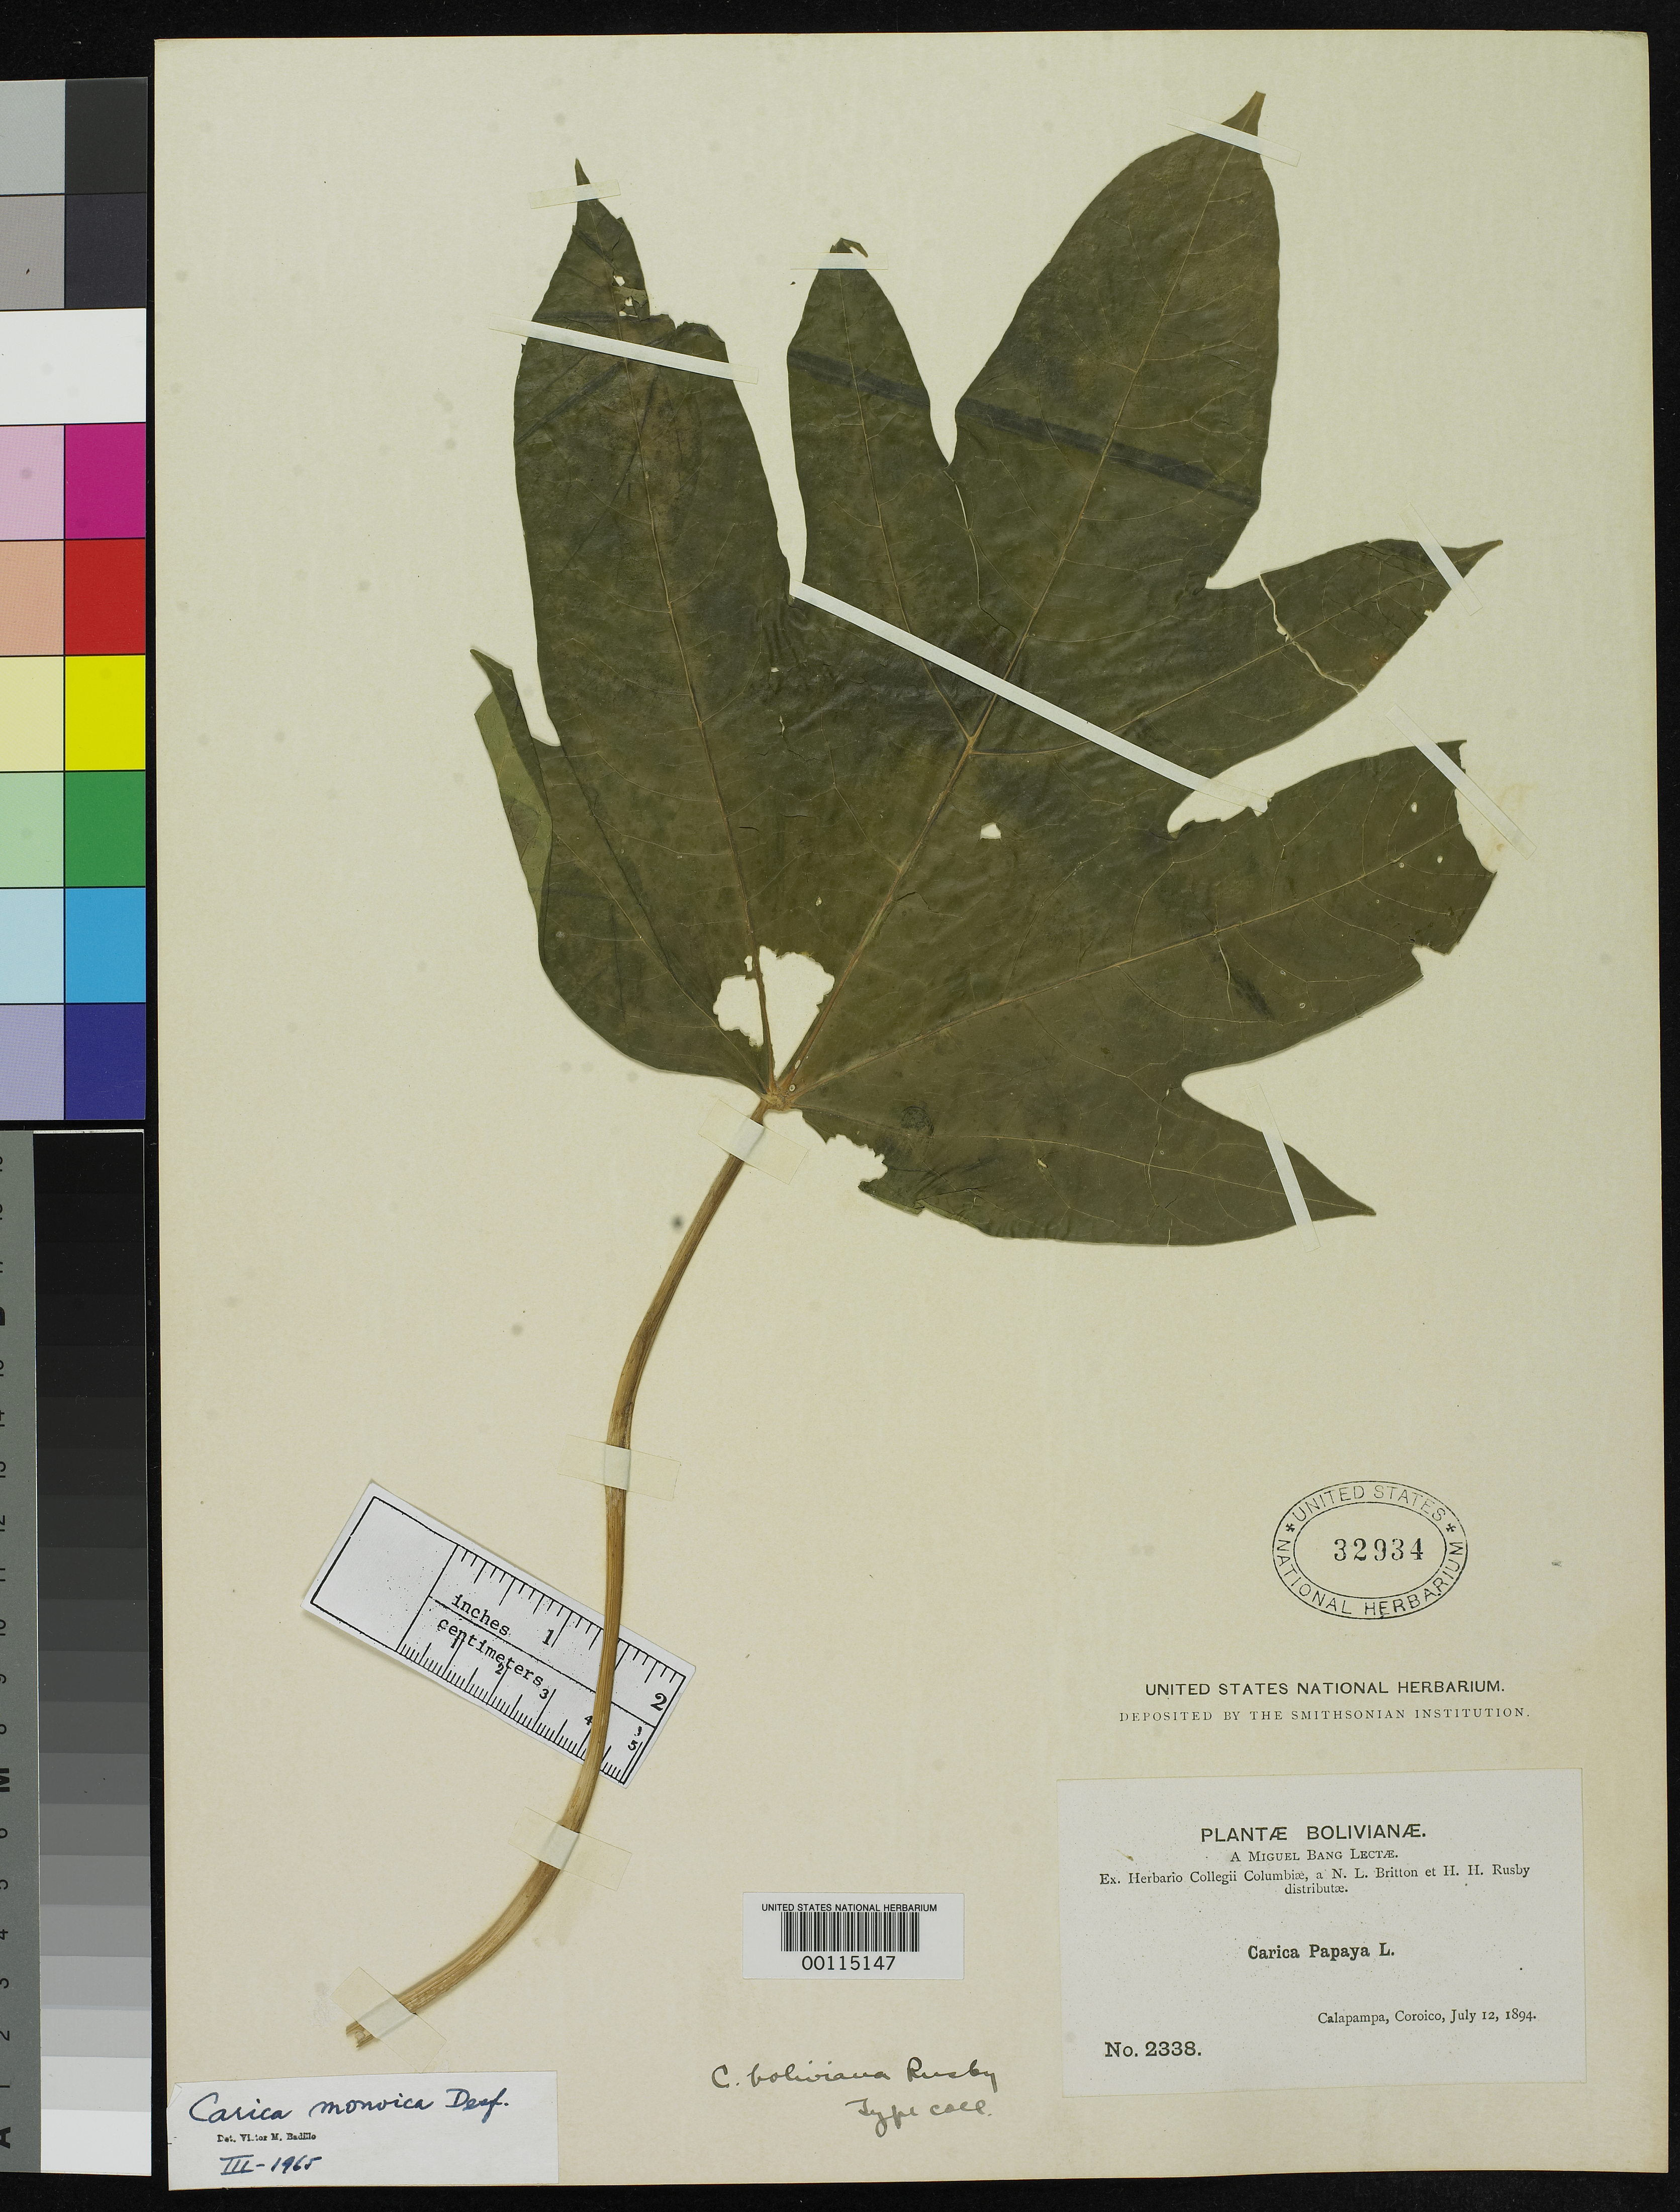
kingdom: Plantae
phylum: Tracheophyta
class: Magnoliopsida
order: Brassicales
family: Caricaceae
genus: Carica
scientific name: Carica boliviana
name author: Rusby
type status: Isotype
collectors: M. Bang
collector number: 2338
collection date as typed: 12 Jul 1894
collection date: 1894-07-12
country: Bolivia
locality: CalaPampa.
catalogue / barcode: US 32934